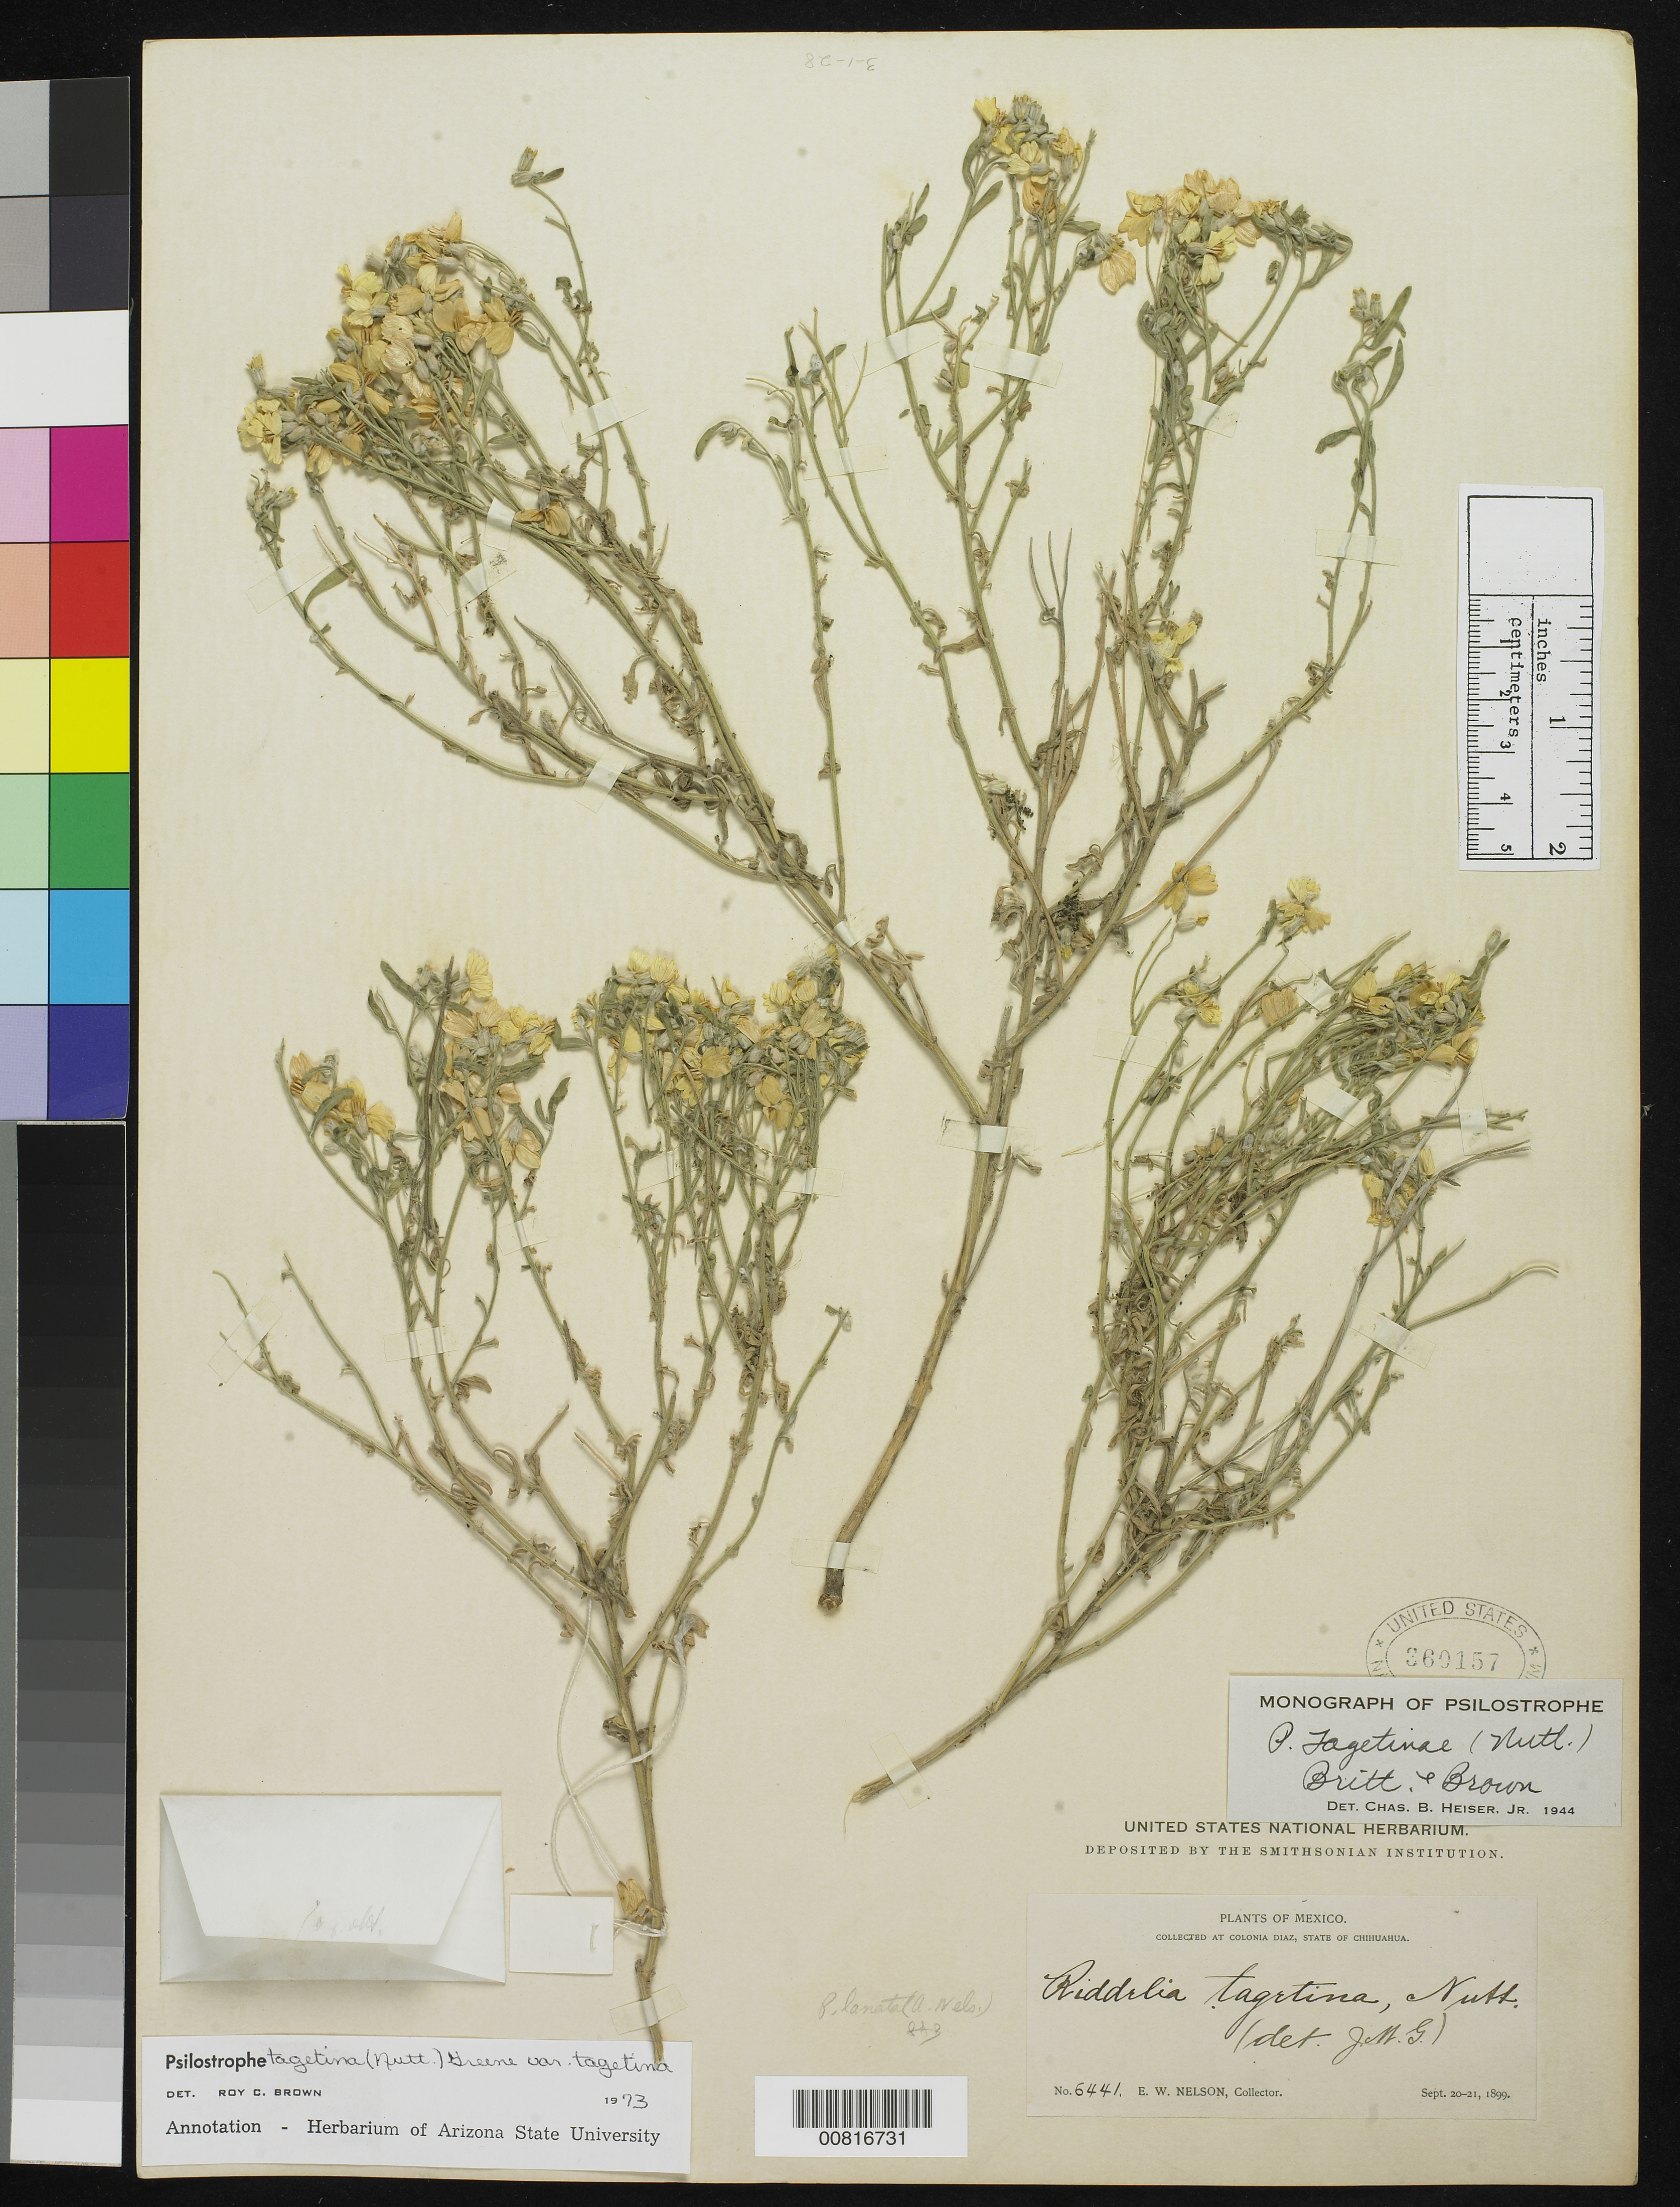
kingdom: Plantae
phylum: Tracheophyta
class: Magnoliopsida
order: Asterales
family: Asteraceae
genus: Psilostrophe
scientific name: Psilostrophe tagetina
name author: (Nutt.) Greene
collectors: E. W. Nelson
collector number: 6441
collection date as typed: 20 Sep 1899 to 21 Sep 1899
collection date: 1899-09-20/1899-09-21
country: Mexico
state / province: Chihuahua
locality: Colonia Díaz, Chihuahua.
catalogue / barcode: US 360157